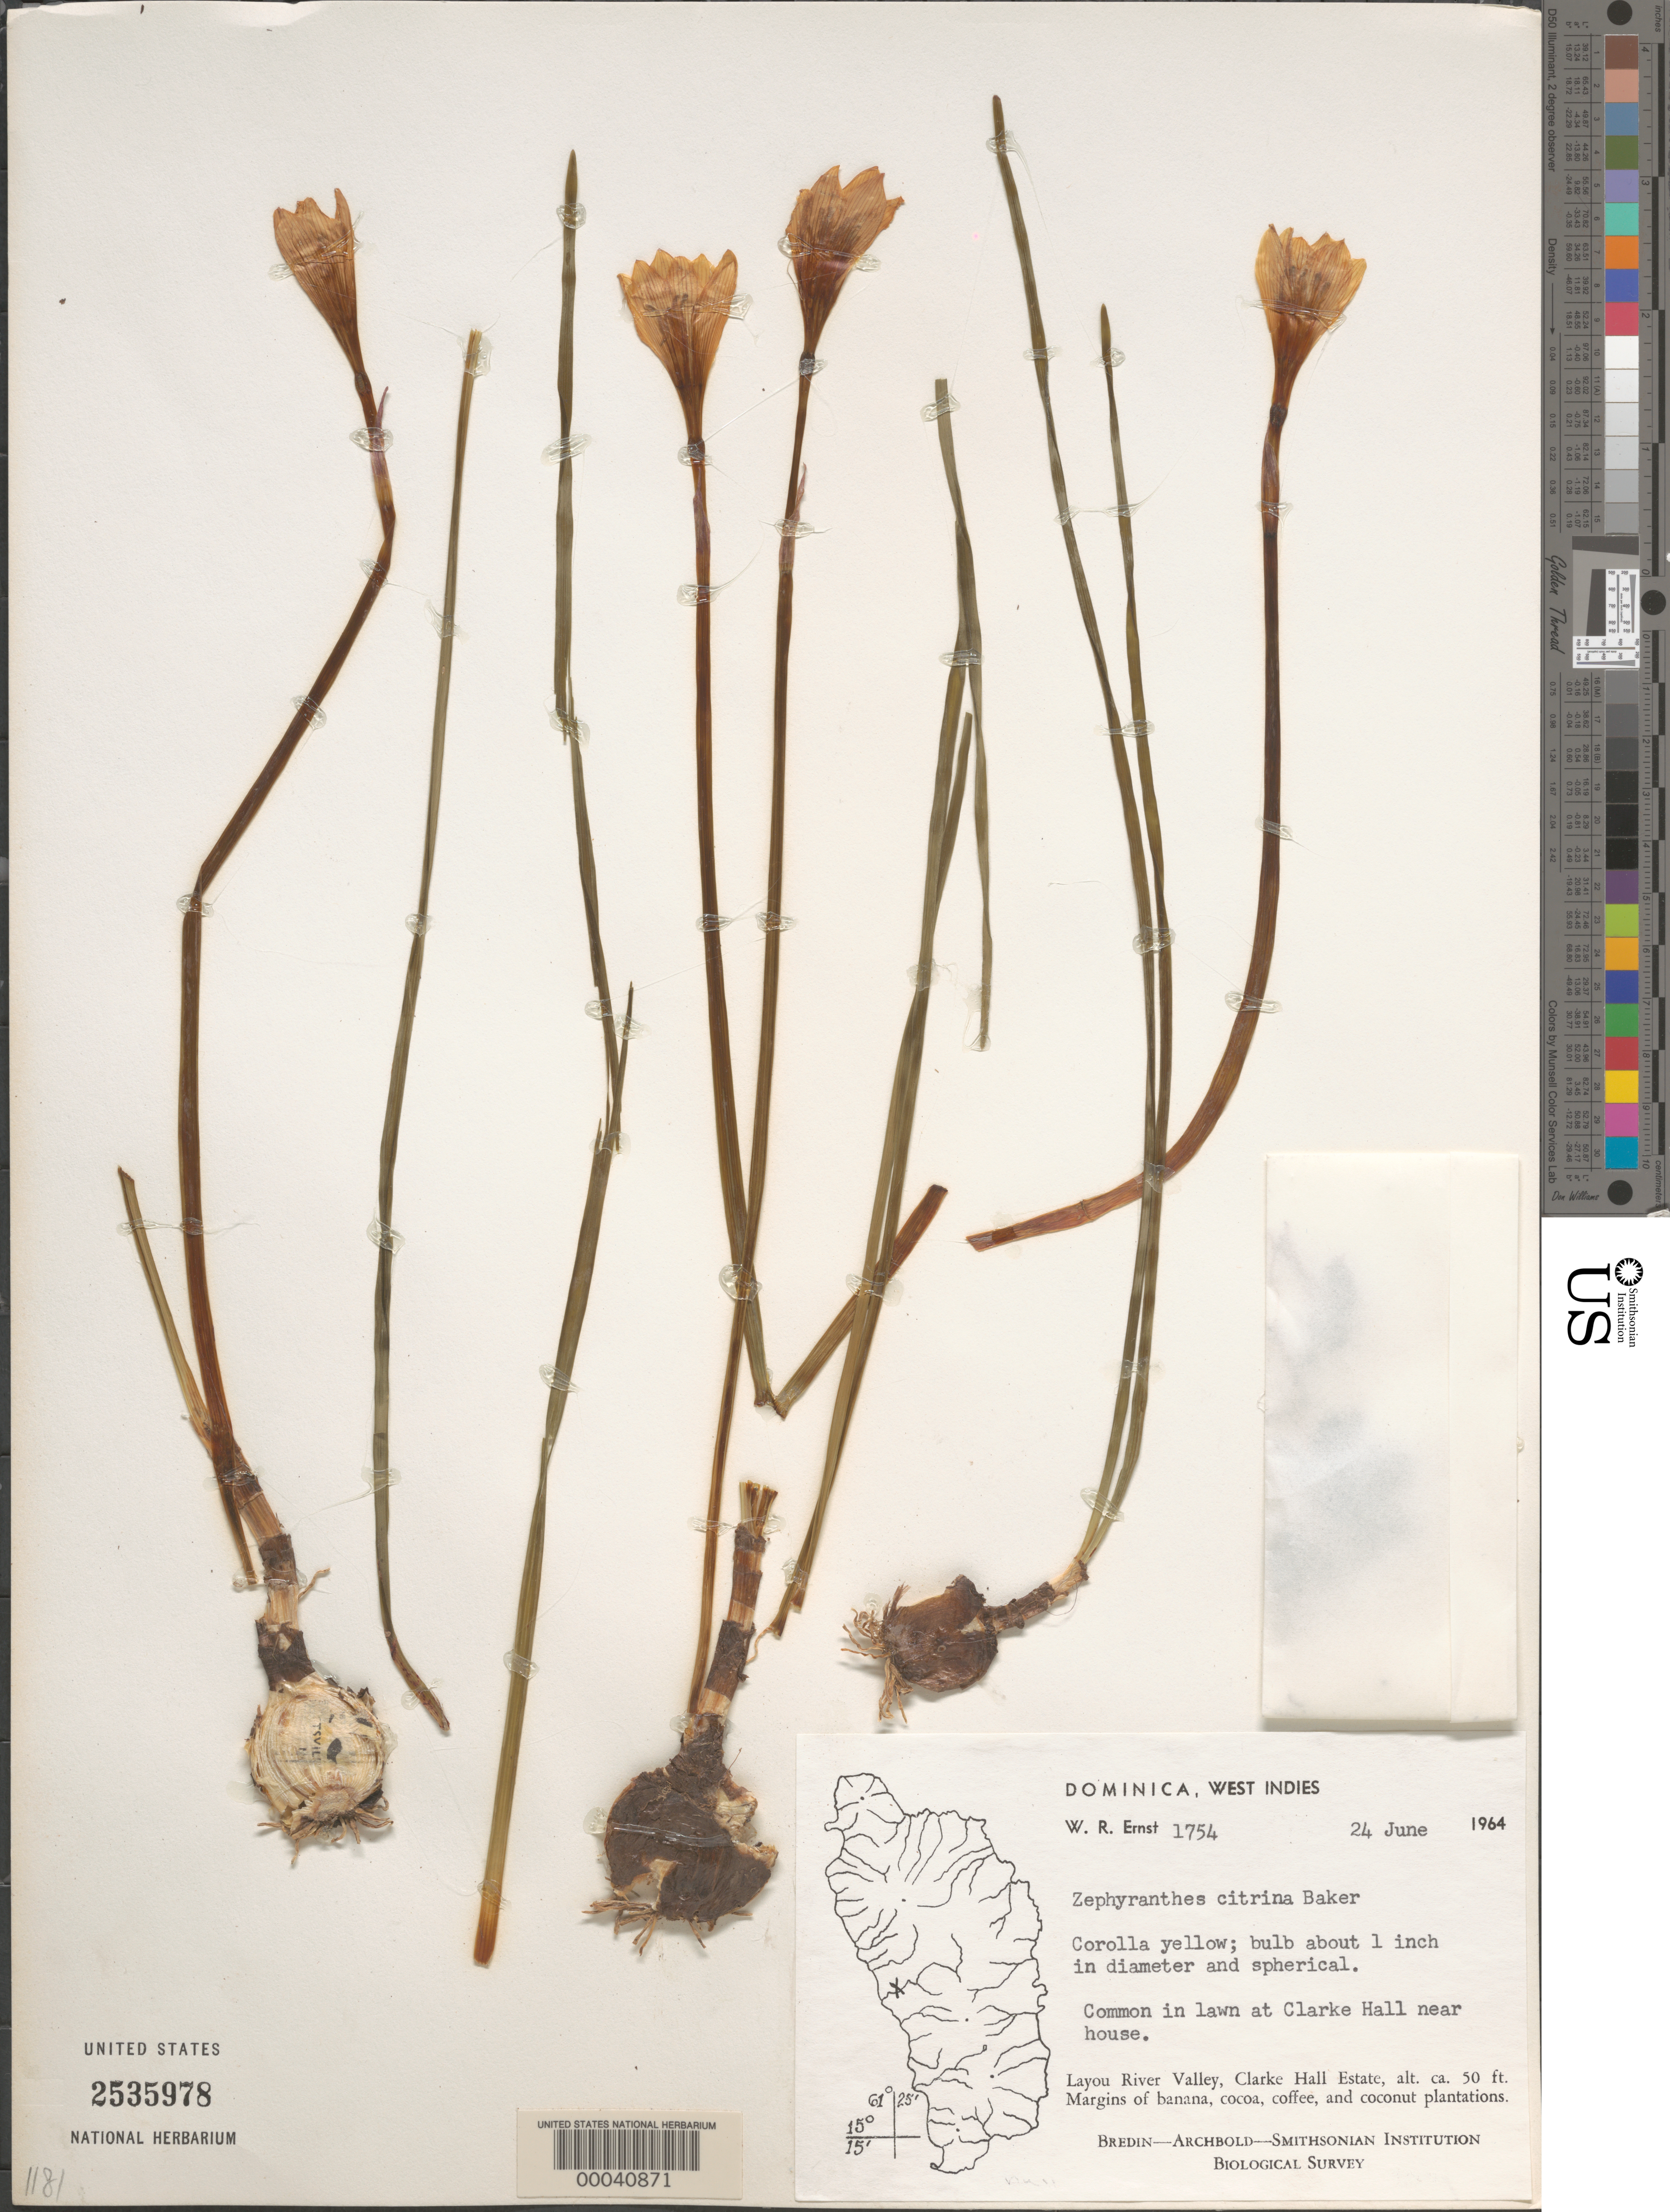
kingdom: Plantae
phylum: Tracheophyta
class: Liliopsida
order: Asparagales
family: Amaryllidaceae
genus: Zephyranthes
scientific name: Zephyranthes citrina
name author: Baker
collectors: W. R. Ernst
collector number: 1754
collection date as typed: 24 Jun 1964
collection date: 1964-06-24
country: Dominica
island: Dominica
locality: Layou river valley, clarke hall estate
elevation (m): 15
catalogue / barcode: US 2535978